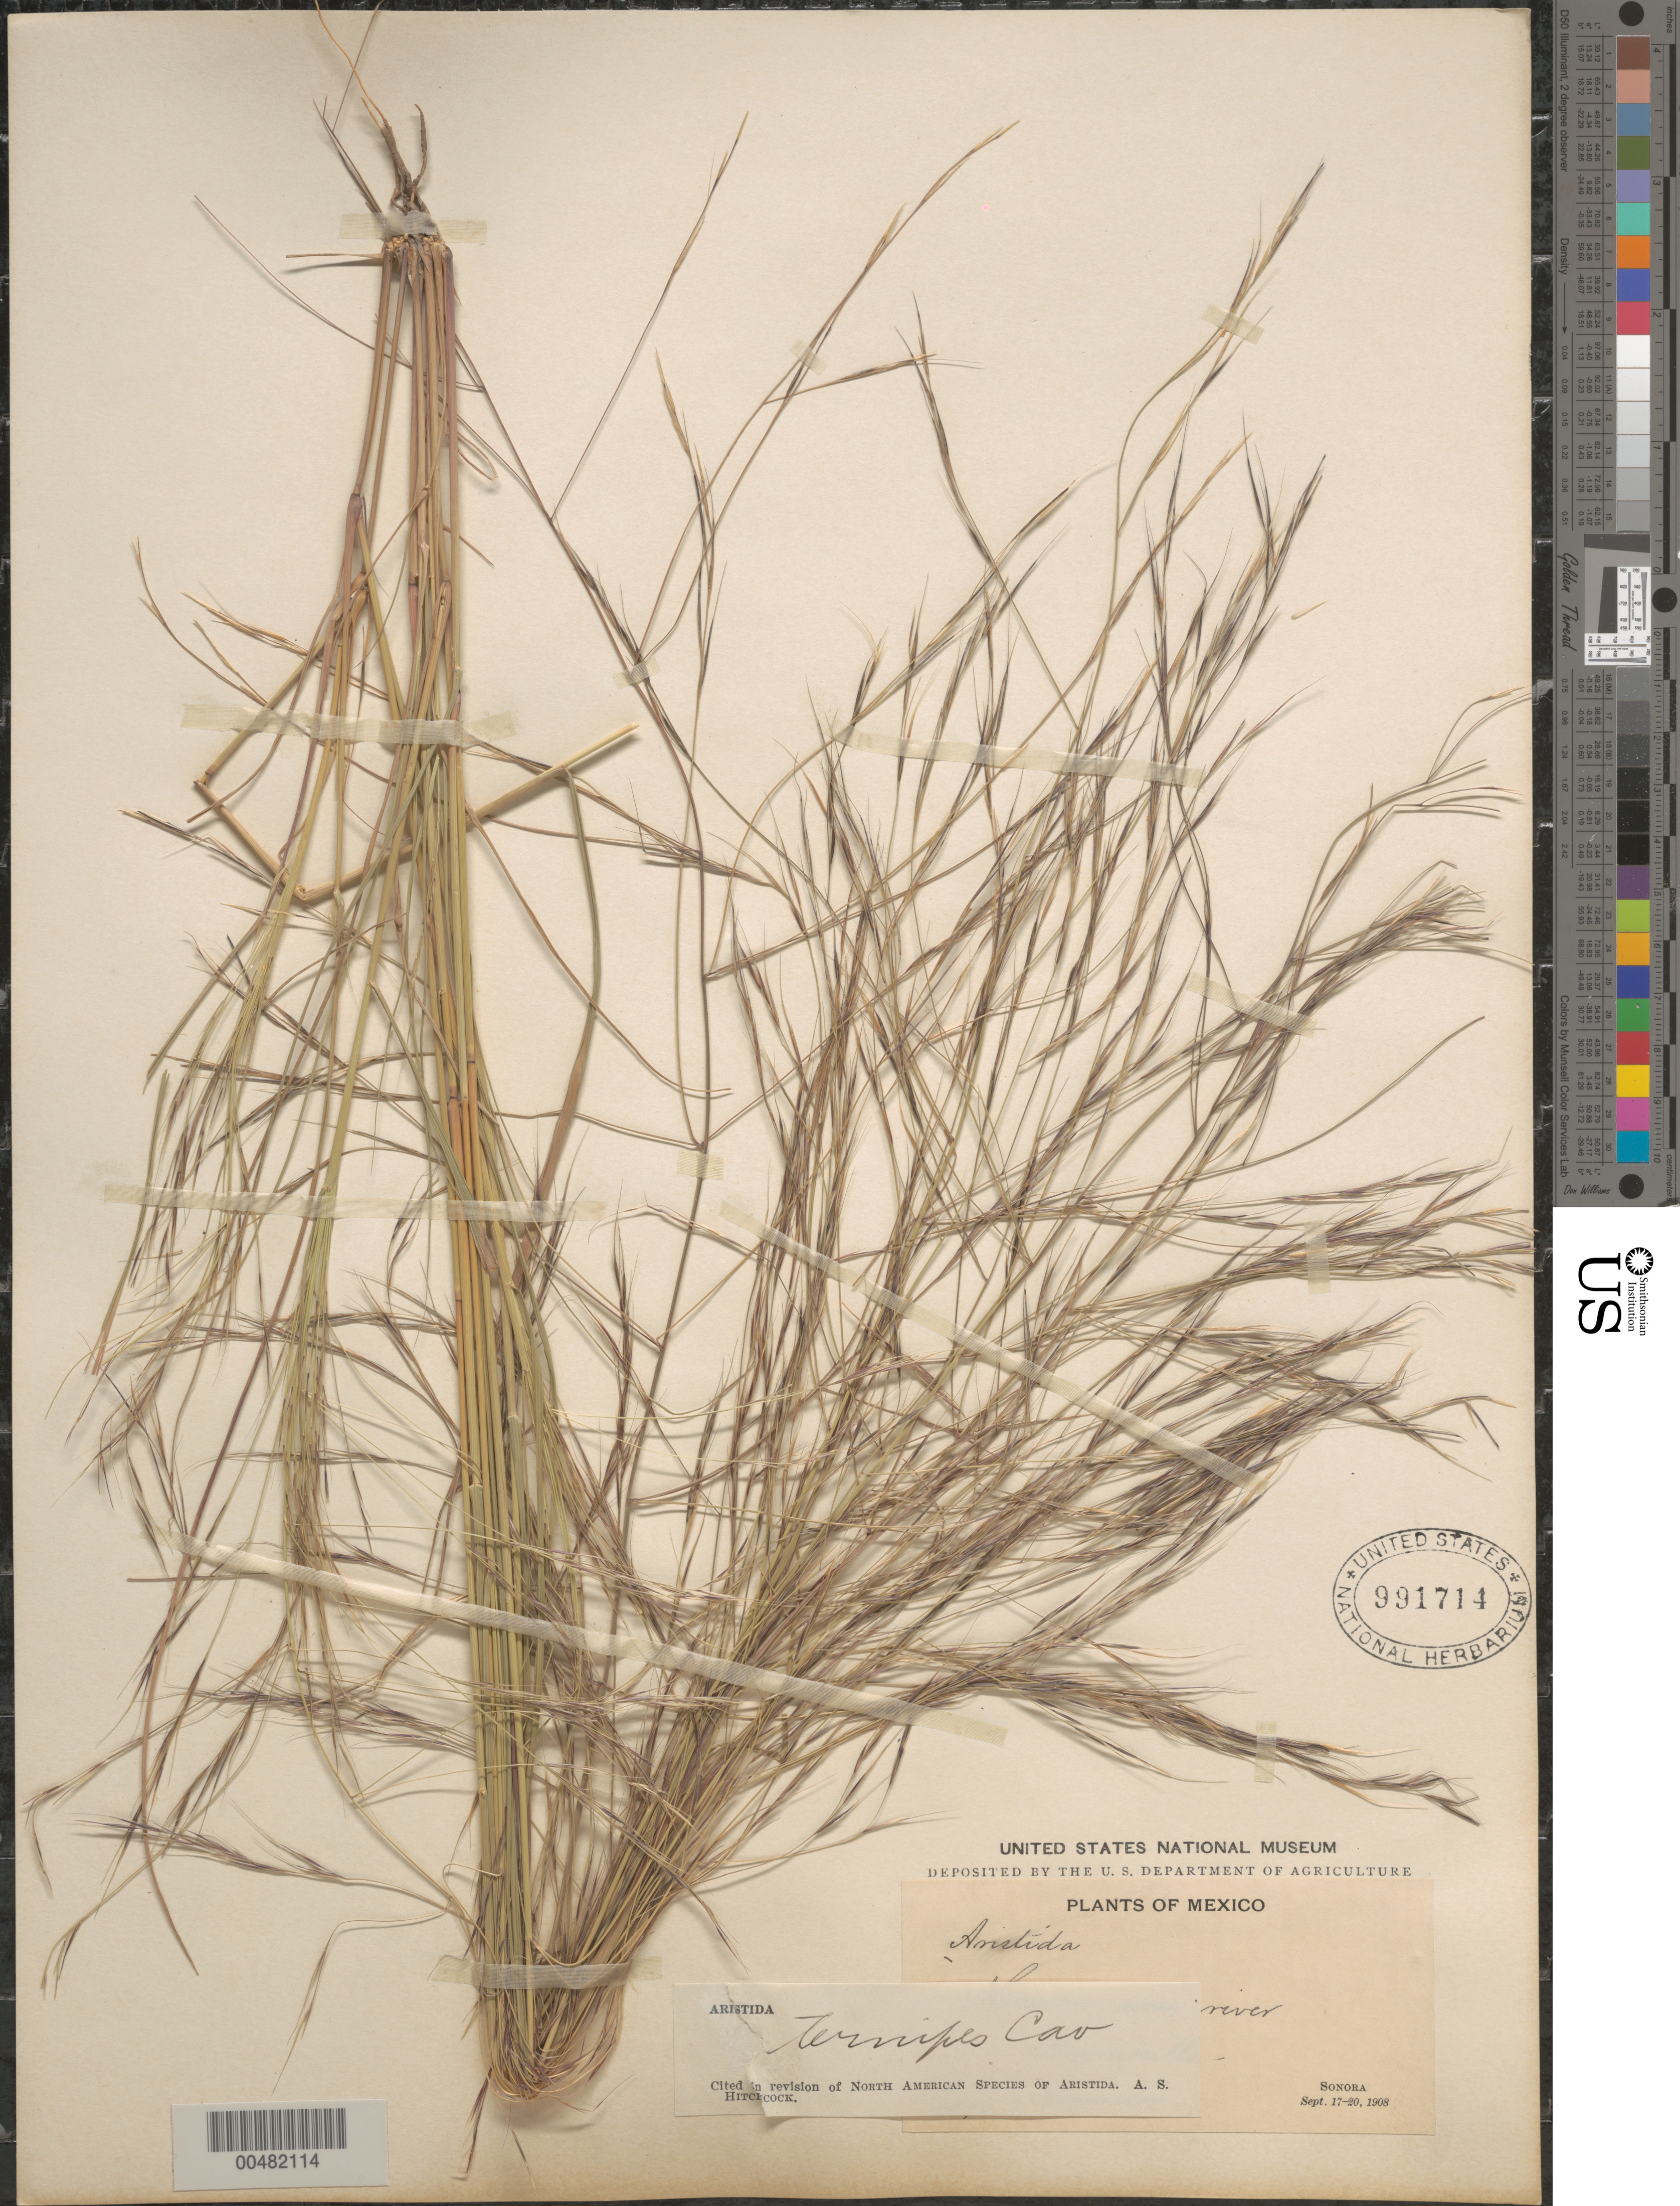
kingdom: Plantae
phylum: Tracheophyta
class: Liliopsida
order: Poales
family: Poaceae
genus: Aristida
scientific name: Aristida ternipes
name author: Cav.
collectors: A. S. Hitchcock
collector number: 3596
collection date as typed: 17 Sep 1908 to 20 Sep 1908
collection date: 1908-09-17/1908-09-20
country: Mexico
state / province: Sonora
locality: Hermosillo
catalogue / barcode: US 991714